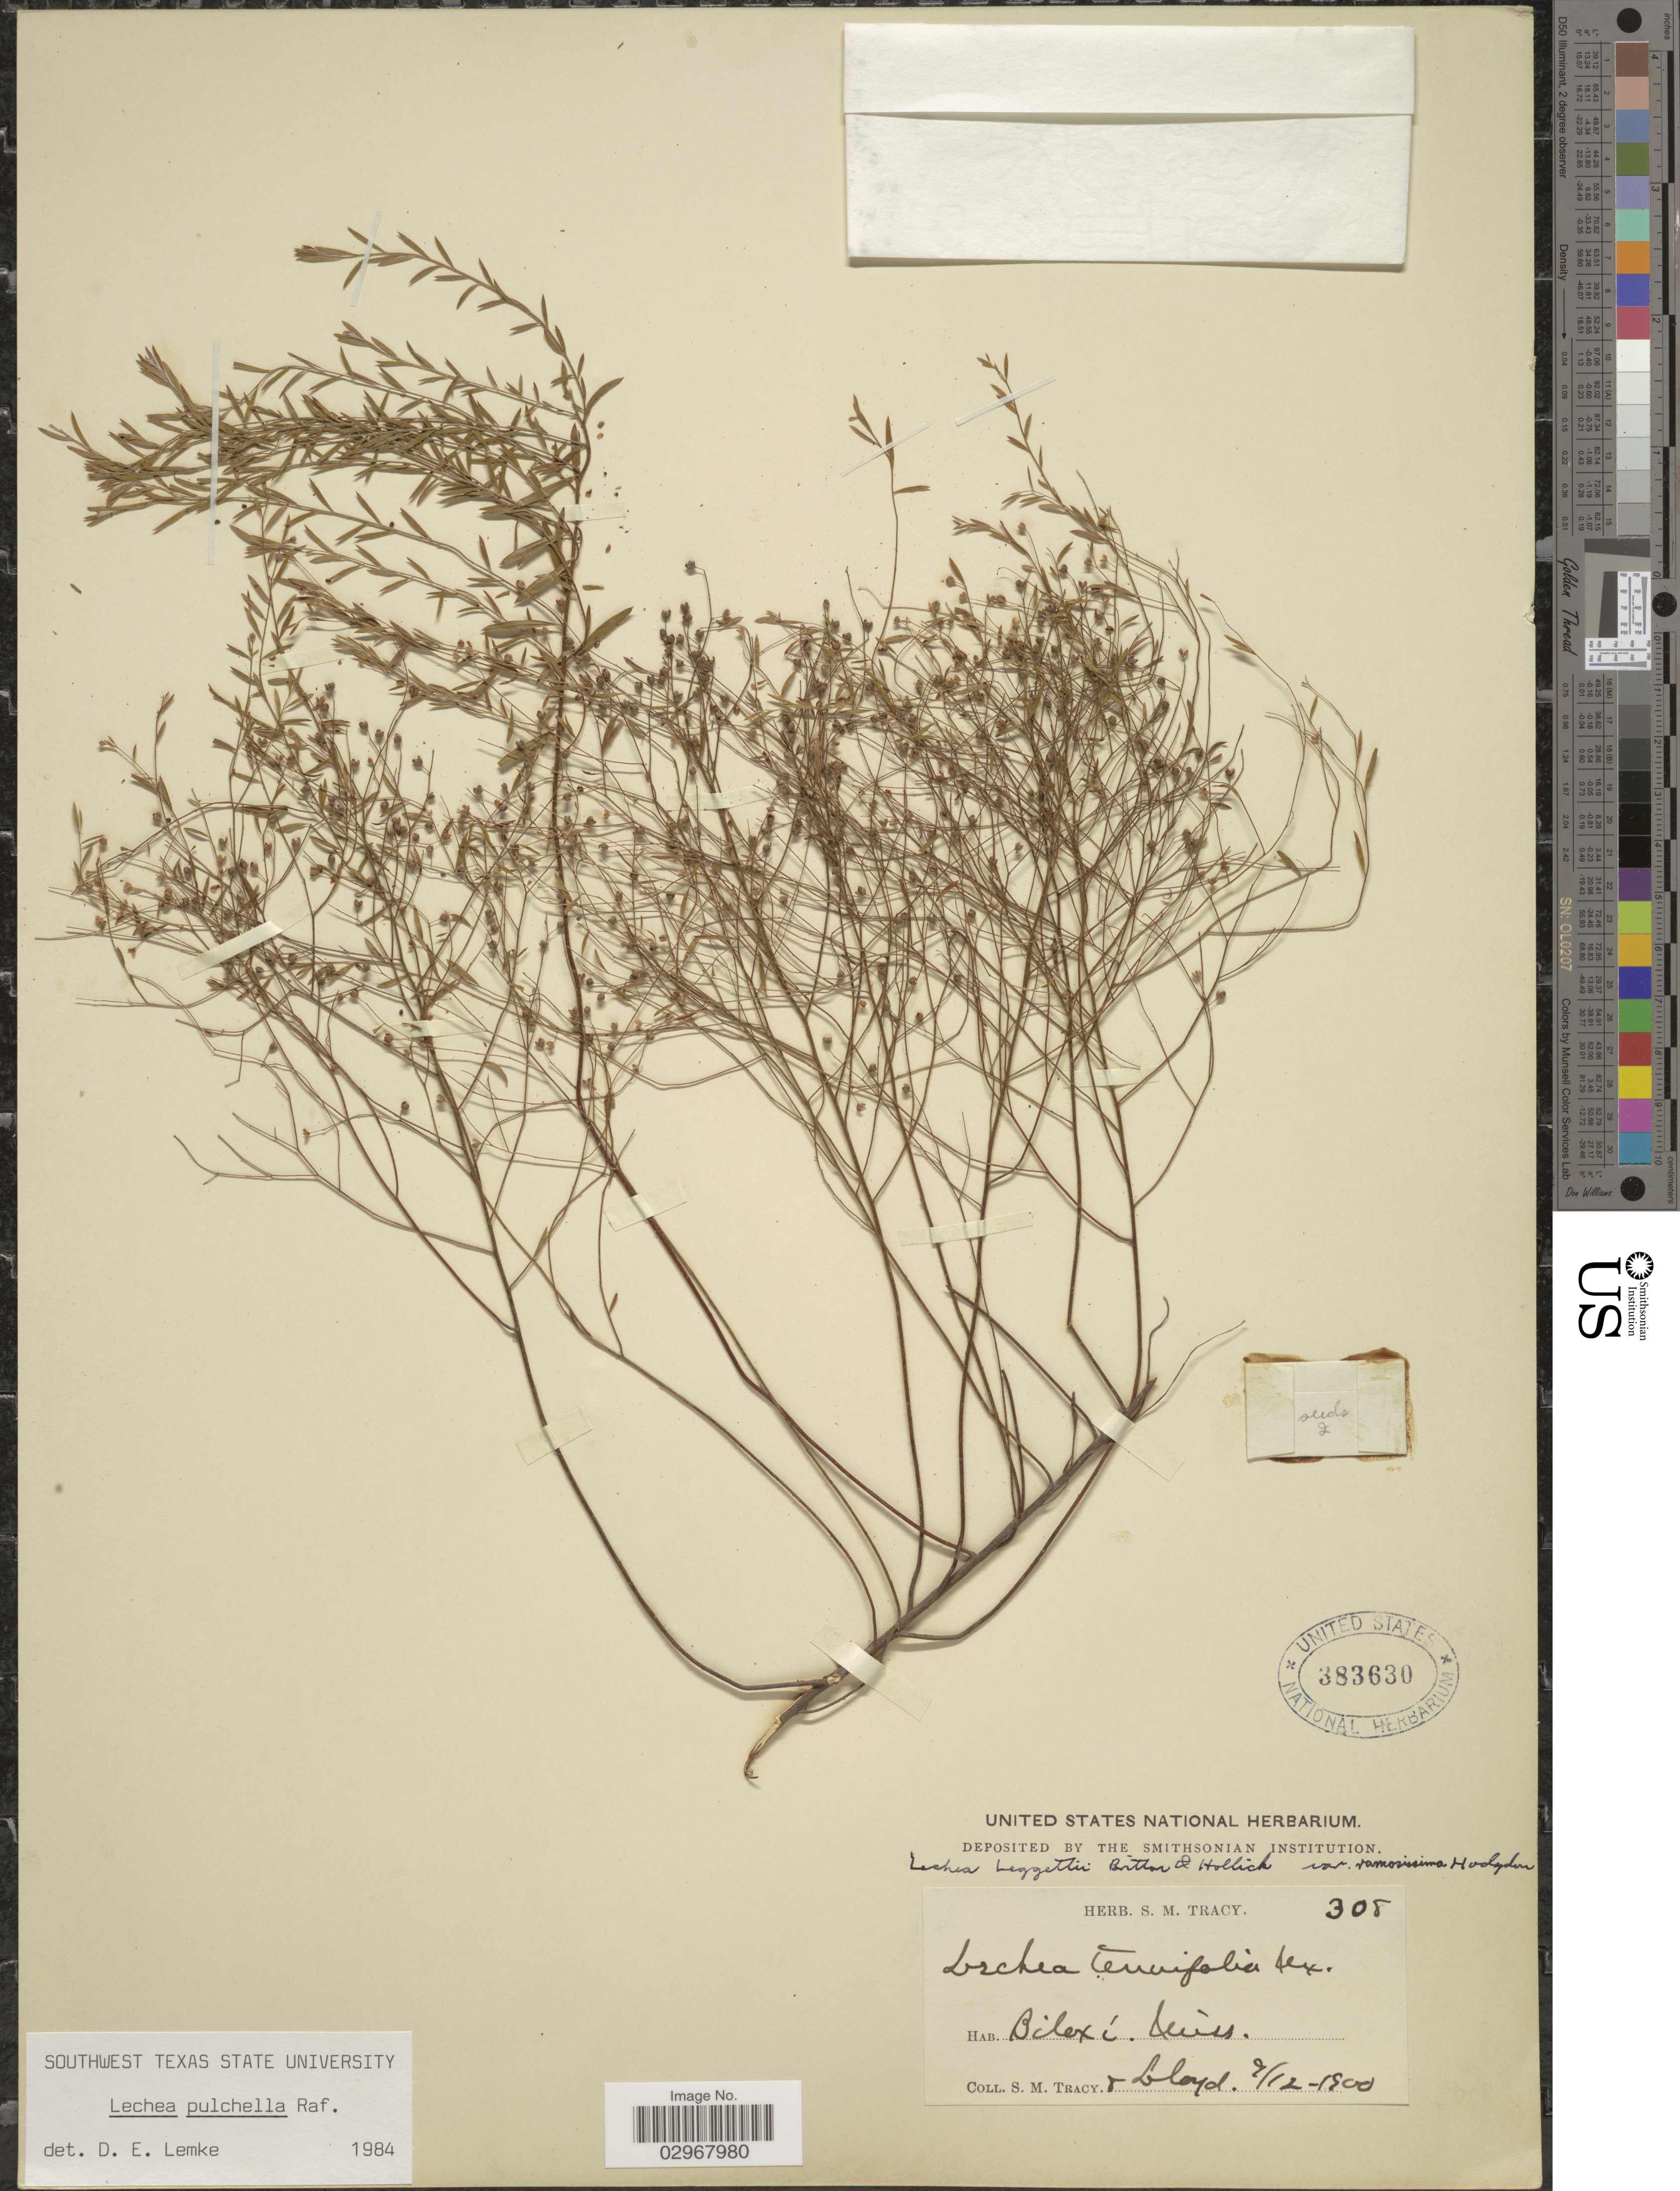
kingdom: Plantae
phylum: Tracheophyta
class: Magnoliopsida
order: Malvales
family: Cistaceae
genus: Lechea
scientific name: Lechea pulchella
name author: Raf.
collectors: S. M. Tracy & -- Lloyd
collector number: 305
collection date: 1900-09-12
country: United States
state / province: Mississippi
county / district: Harrison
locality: Biloxi.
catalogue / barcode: US 383630